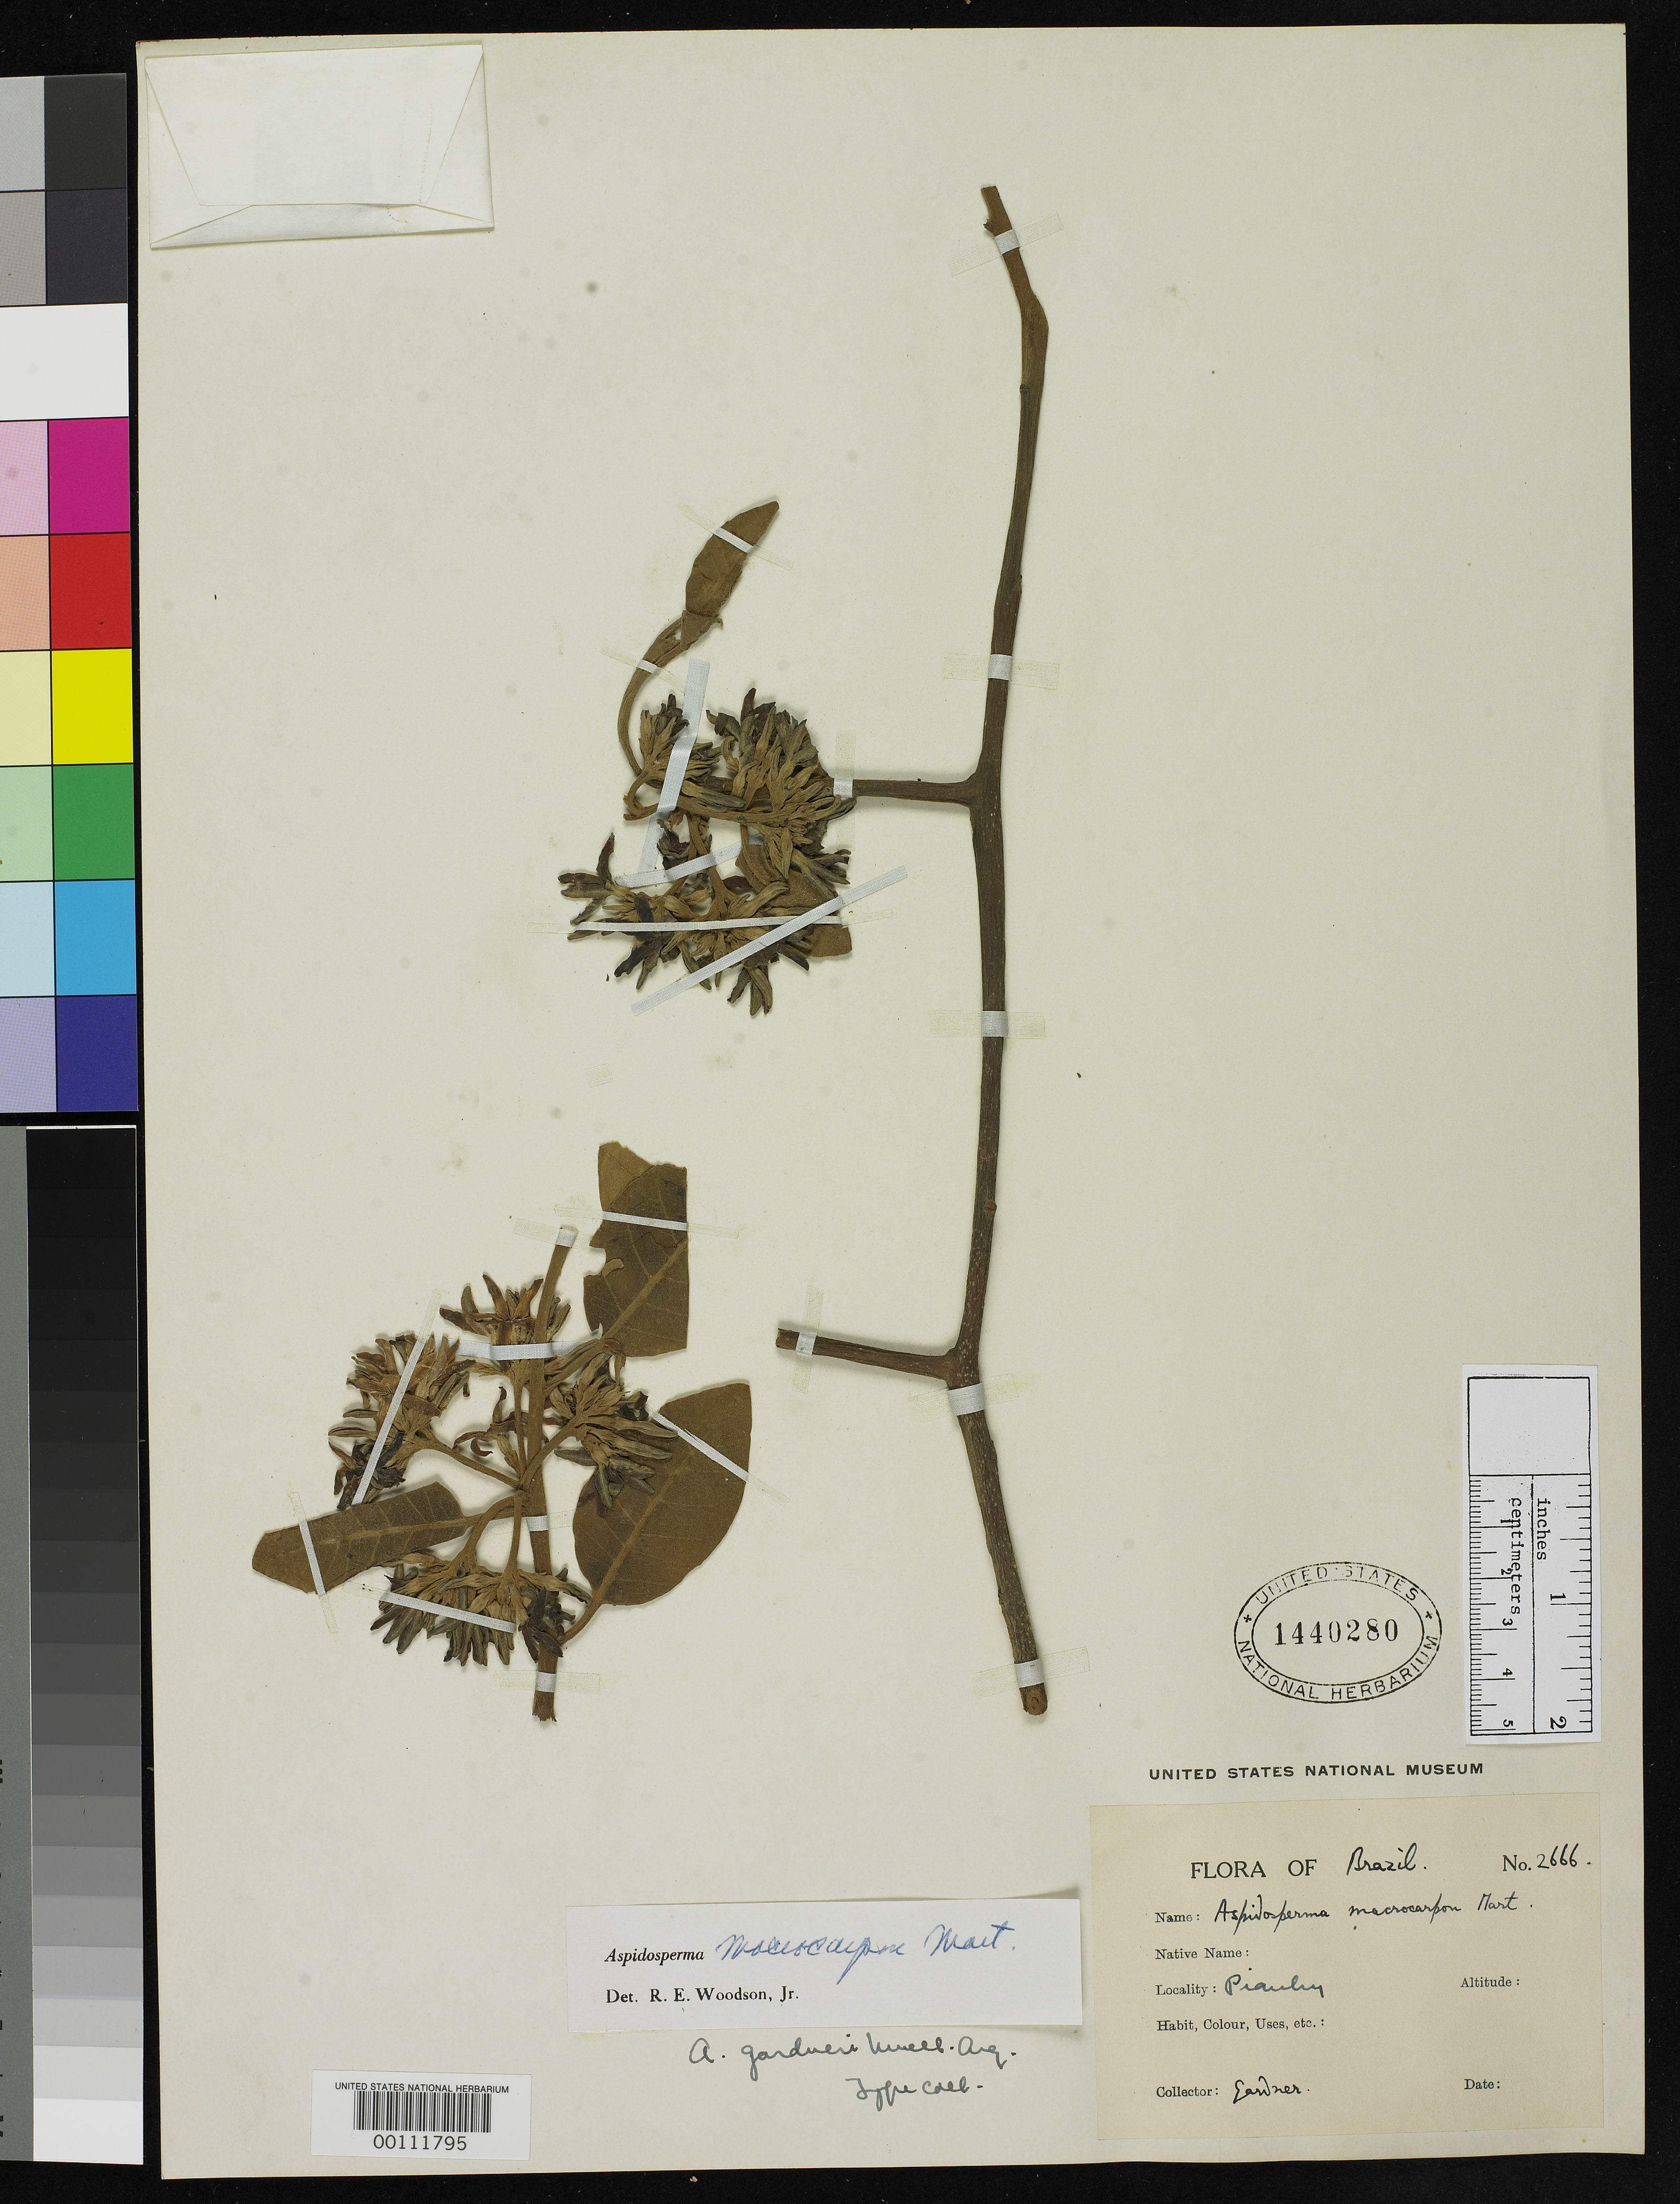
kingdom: Plantae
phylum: Tracheophyta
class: Magnoliopsida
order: Gentianales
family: Apocynaceae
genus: Aspidosperma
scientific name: Aspidosperma gardneri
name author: Müll. Arg. in Mart.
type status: Type Collection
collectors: G. Gardner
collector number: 2666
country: Brazil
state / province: Piauí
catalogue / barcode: US 1440280